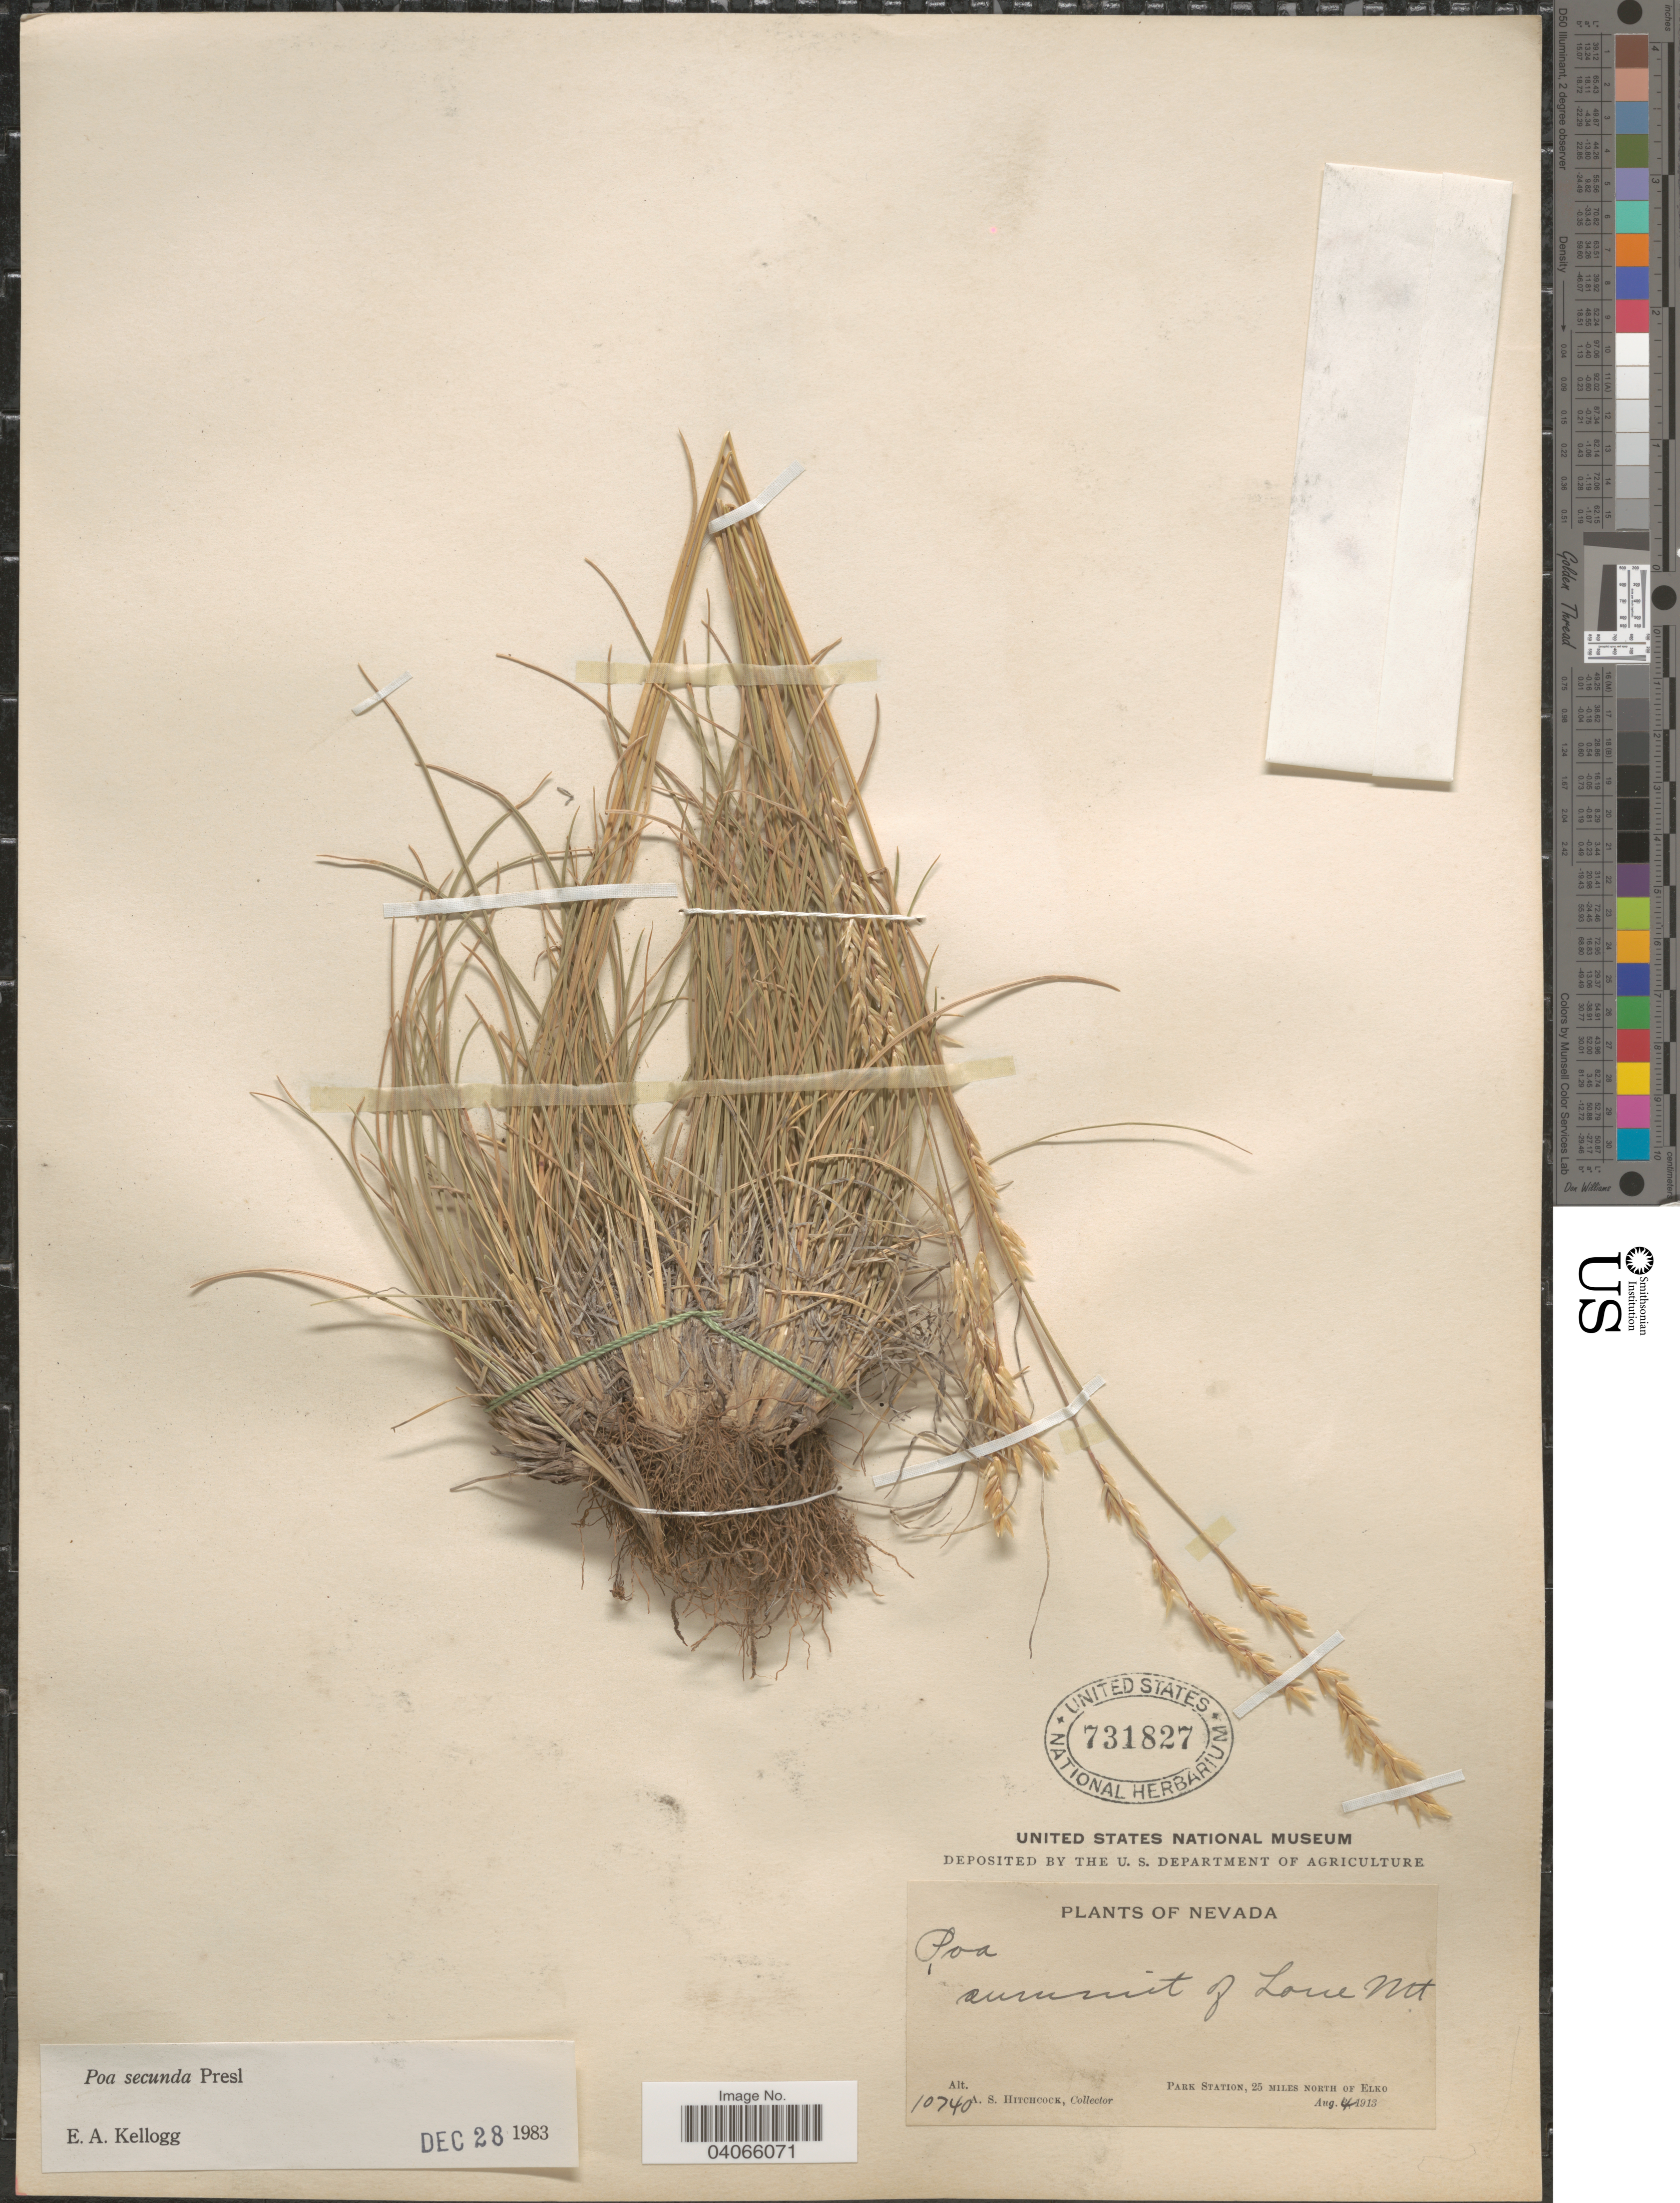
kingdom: Plantae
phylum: Tracheophyta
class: Liliopsida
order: Poales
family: Poaceae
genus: Poa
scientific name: Poa secunda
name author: J. Presl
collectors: A. S. Hitchcock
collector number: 10740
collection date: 1913-08-04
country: United States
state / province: Nevada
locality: Summit of Lone Mt. Park Station, 25 miles North of Elko.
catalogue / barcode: US 731827